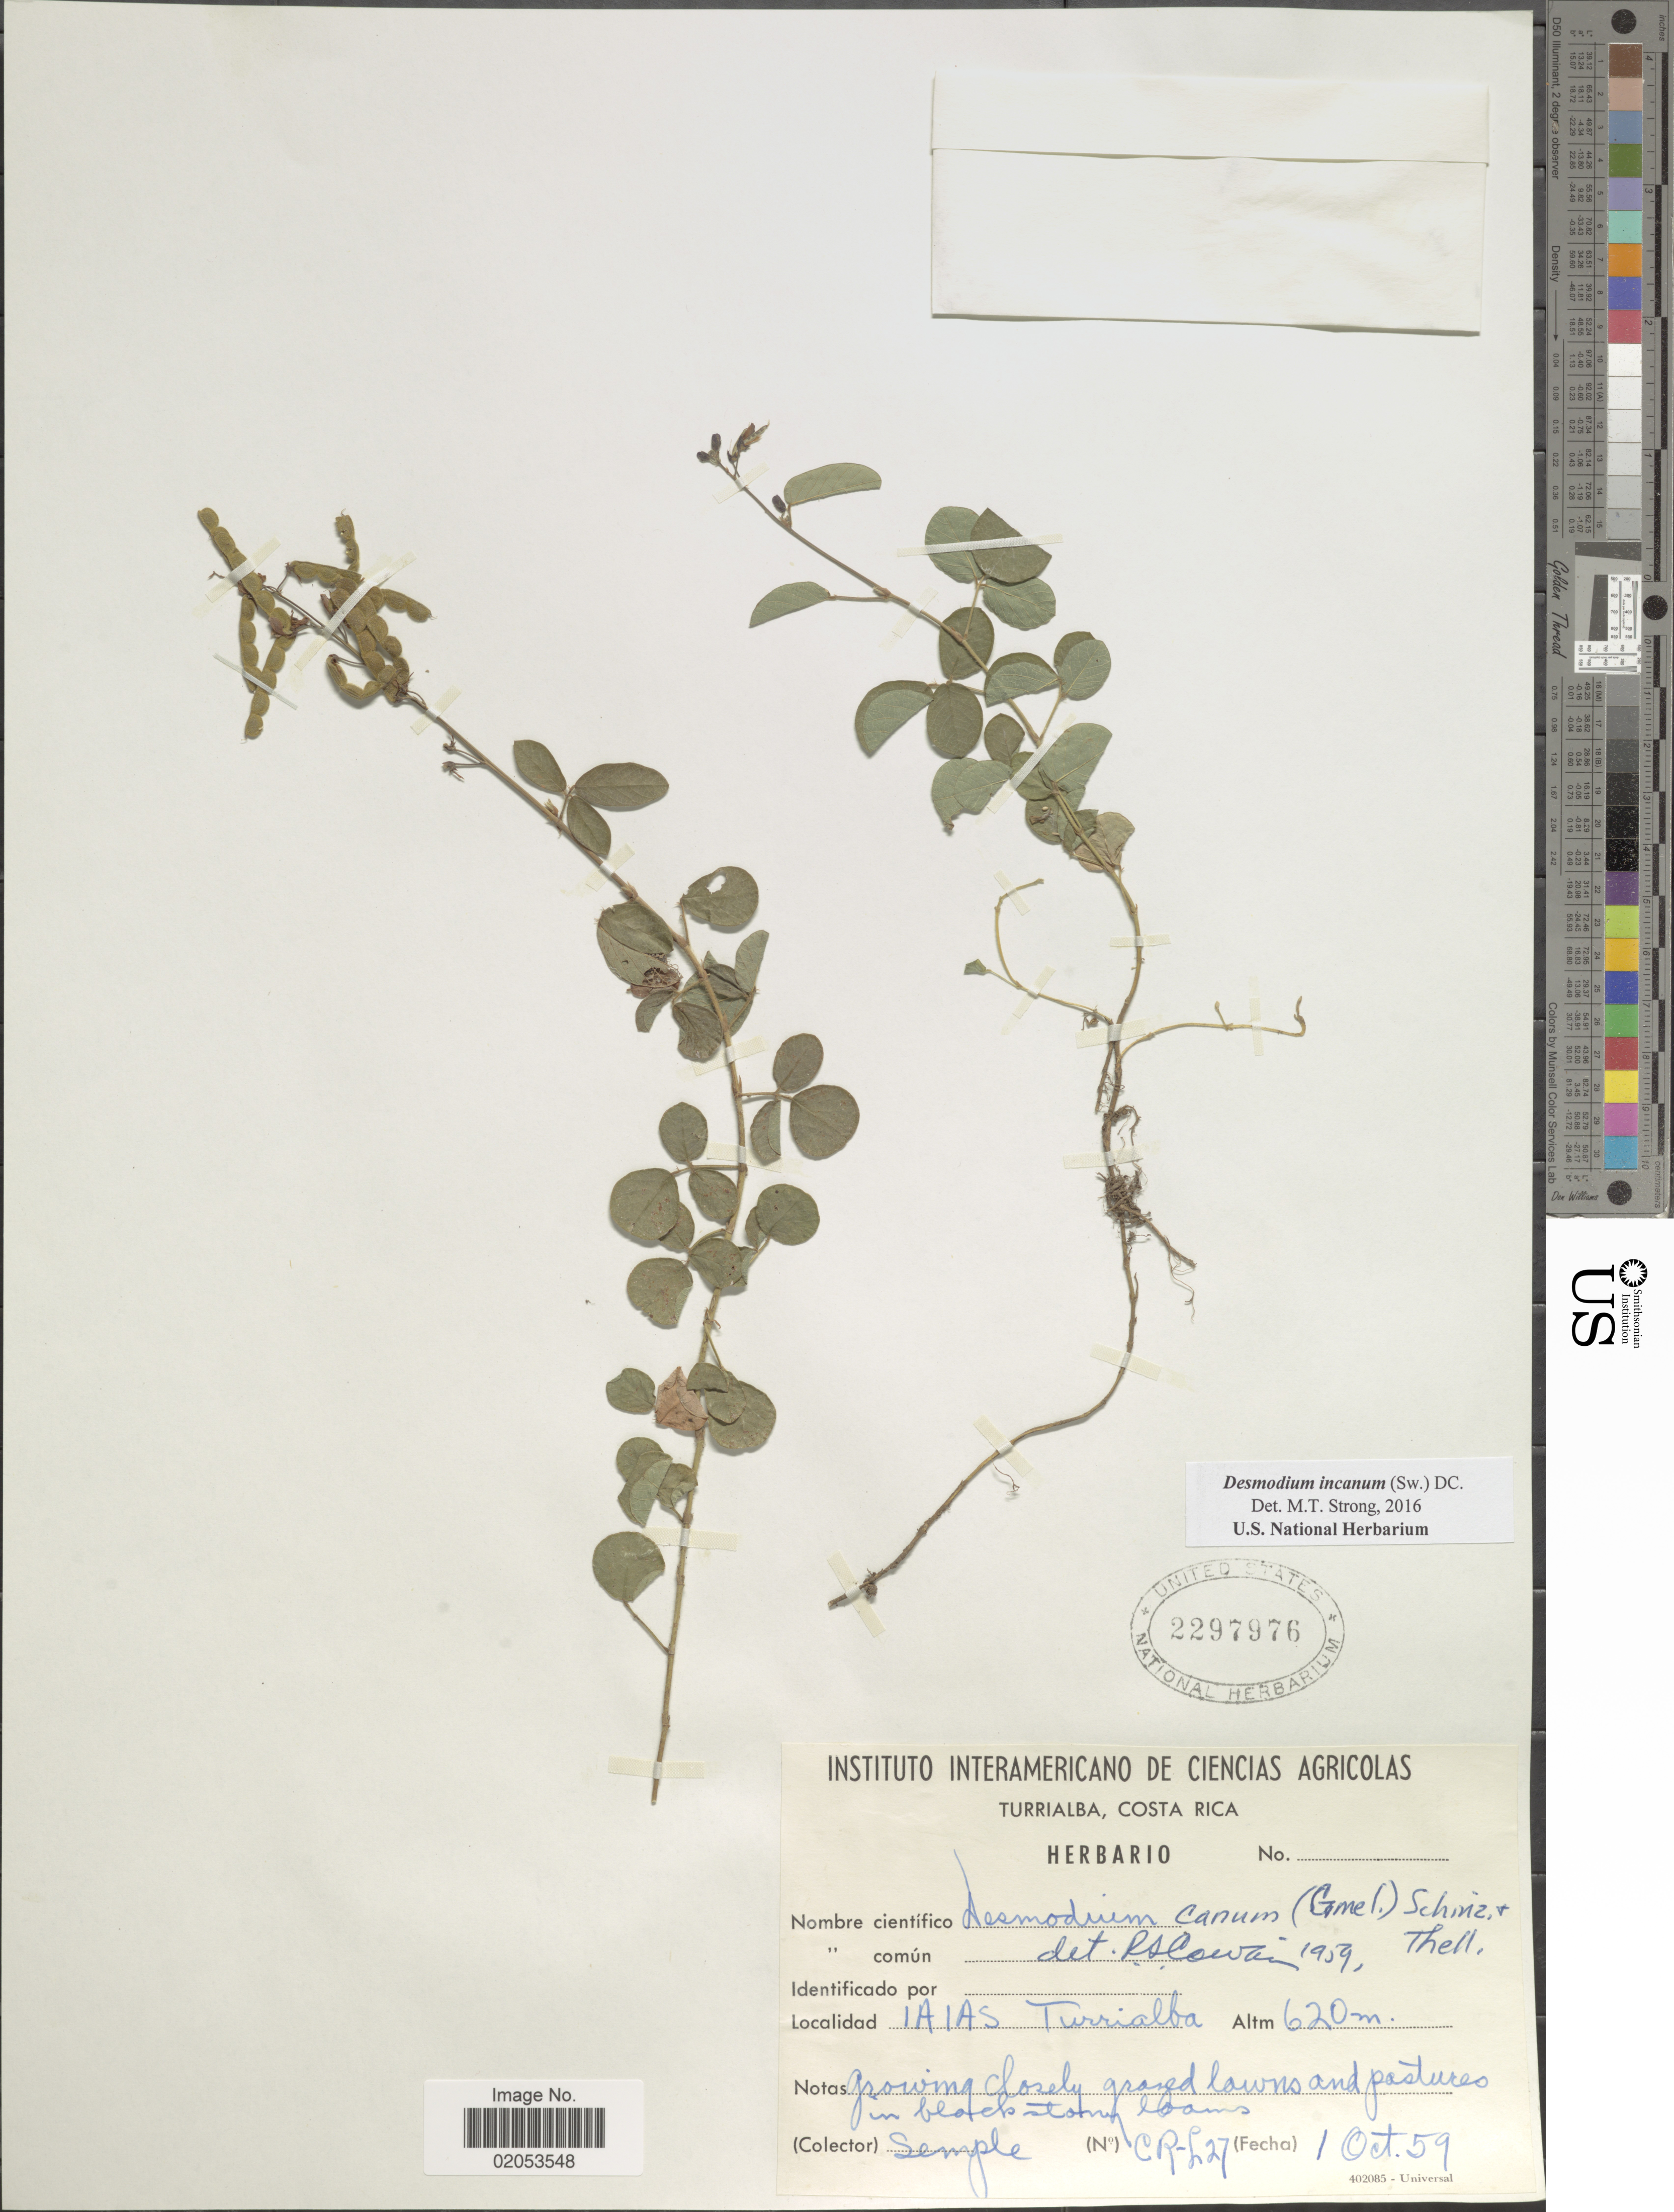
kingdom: Plantae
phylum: Tracheophyta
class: Magnoliopsida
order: Fabales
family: Fabaceae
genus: Desmodium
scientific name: Desmodium incanum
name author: (Sw.) DC.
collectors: Semple, --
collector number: CR-L27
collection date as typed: Transcribed d/m/y: 1/10/59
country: Costa Rica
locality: Iaias Turrialba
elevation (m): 620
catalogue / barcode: US 2297976